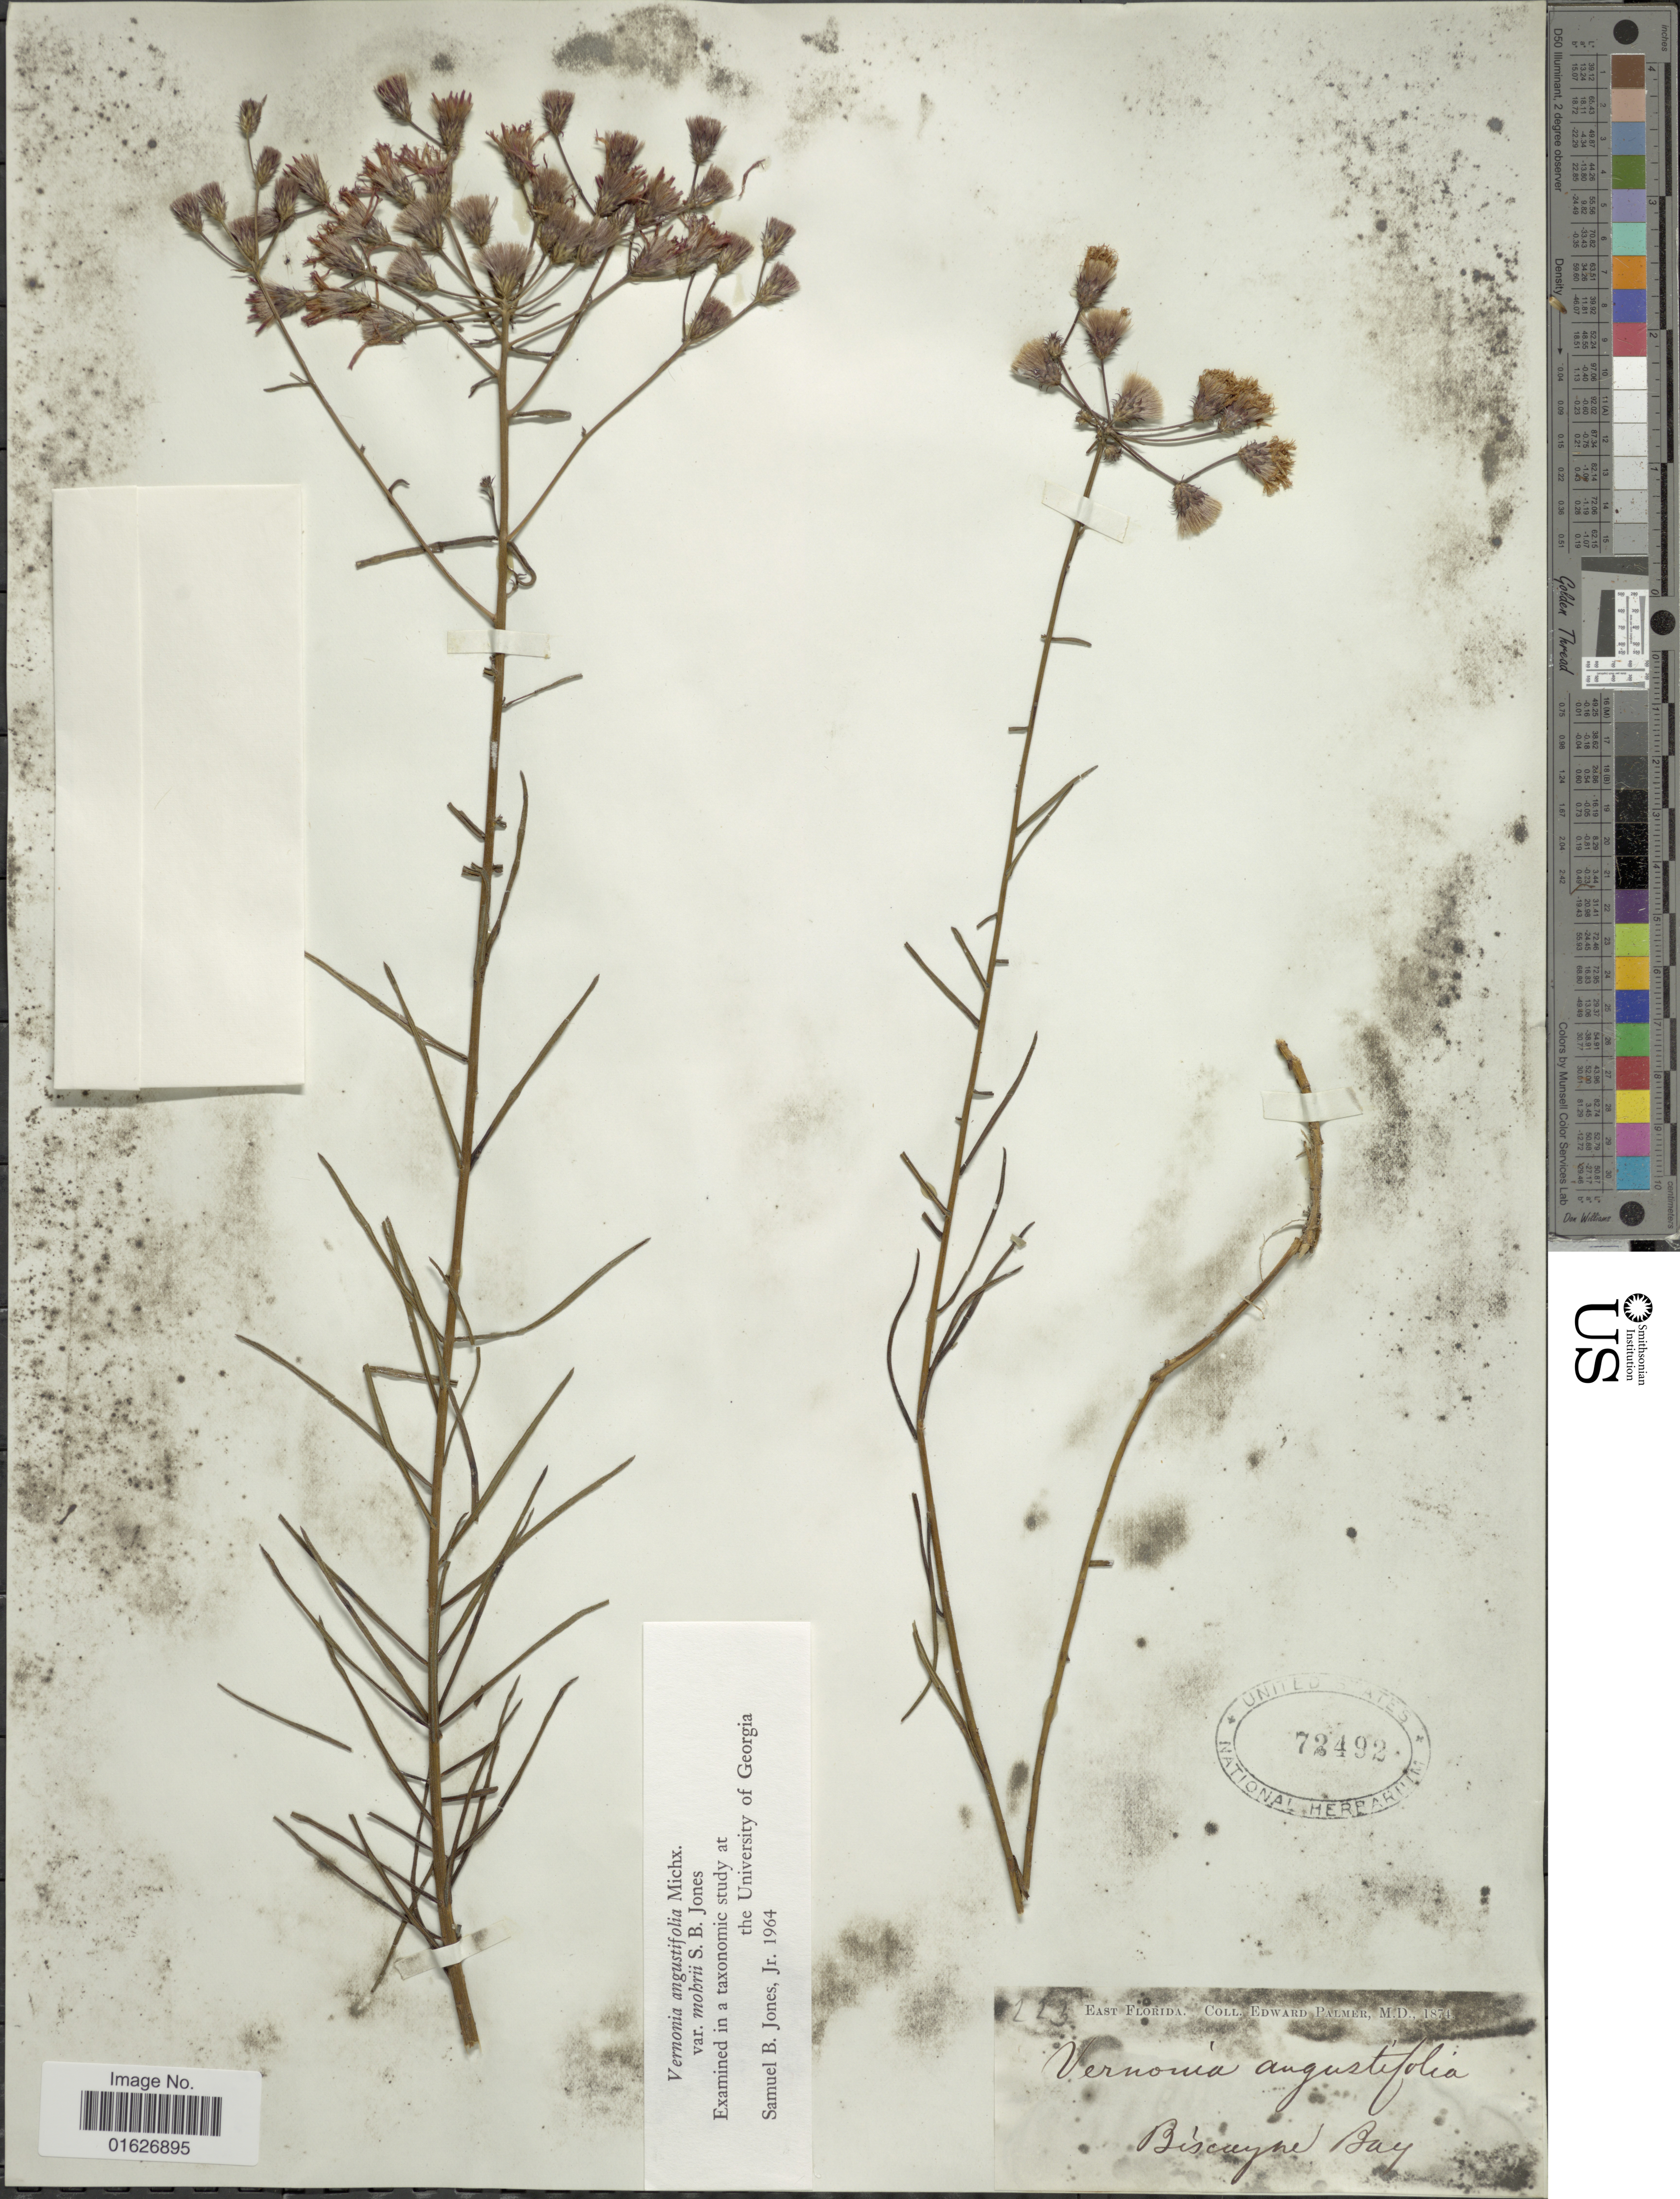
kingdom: Plantae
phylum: Tracheophyta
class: Magnoliopsida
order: Asterales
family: Asteraceae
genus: Vernonia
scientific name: Vernonia angustifolia var. mohrii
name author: S.B. Jones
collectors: E. Palmer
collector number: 223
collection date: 1874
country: United States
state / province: Florida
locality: East Florida, Biscayne Bay.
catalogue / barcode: US 72492